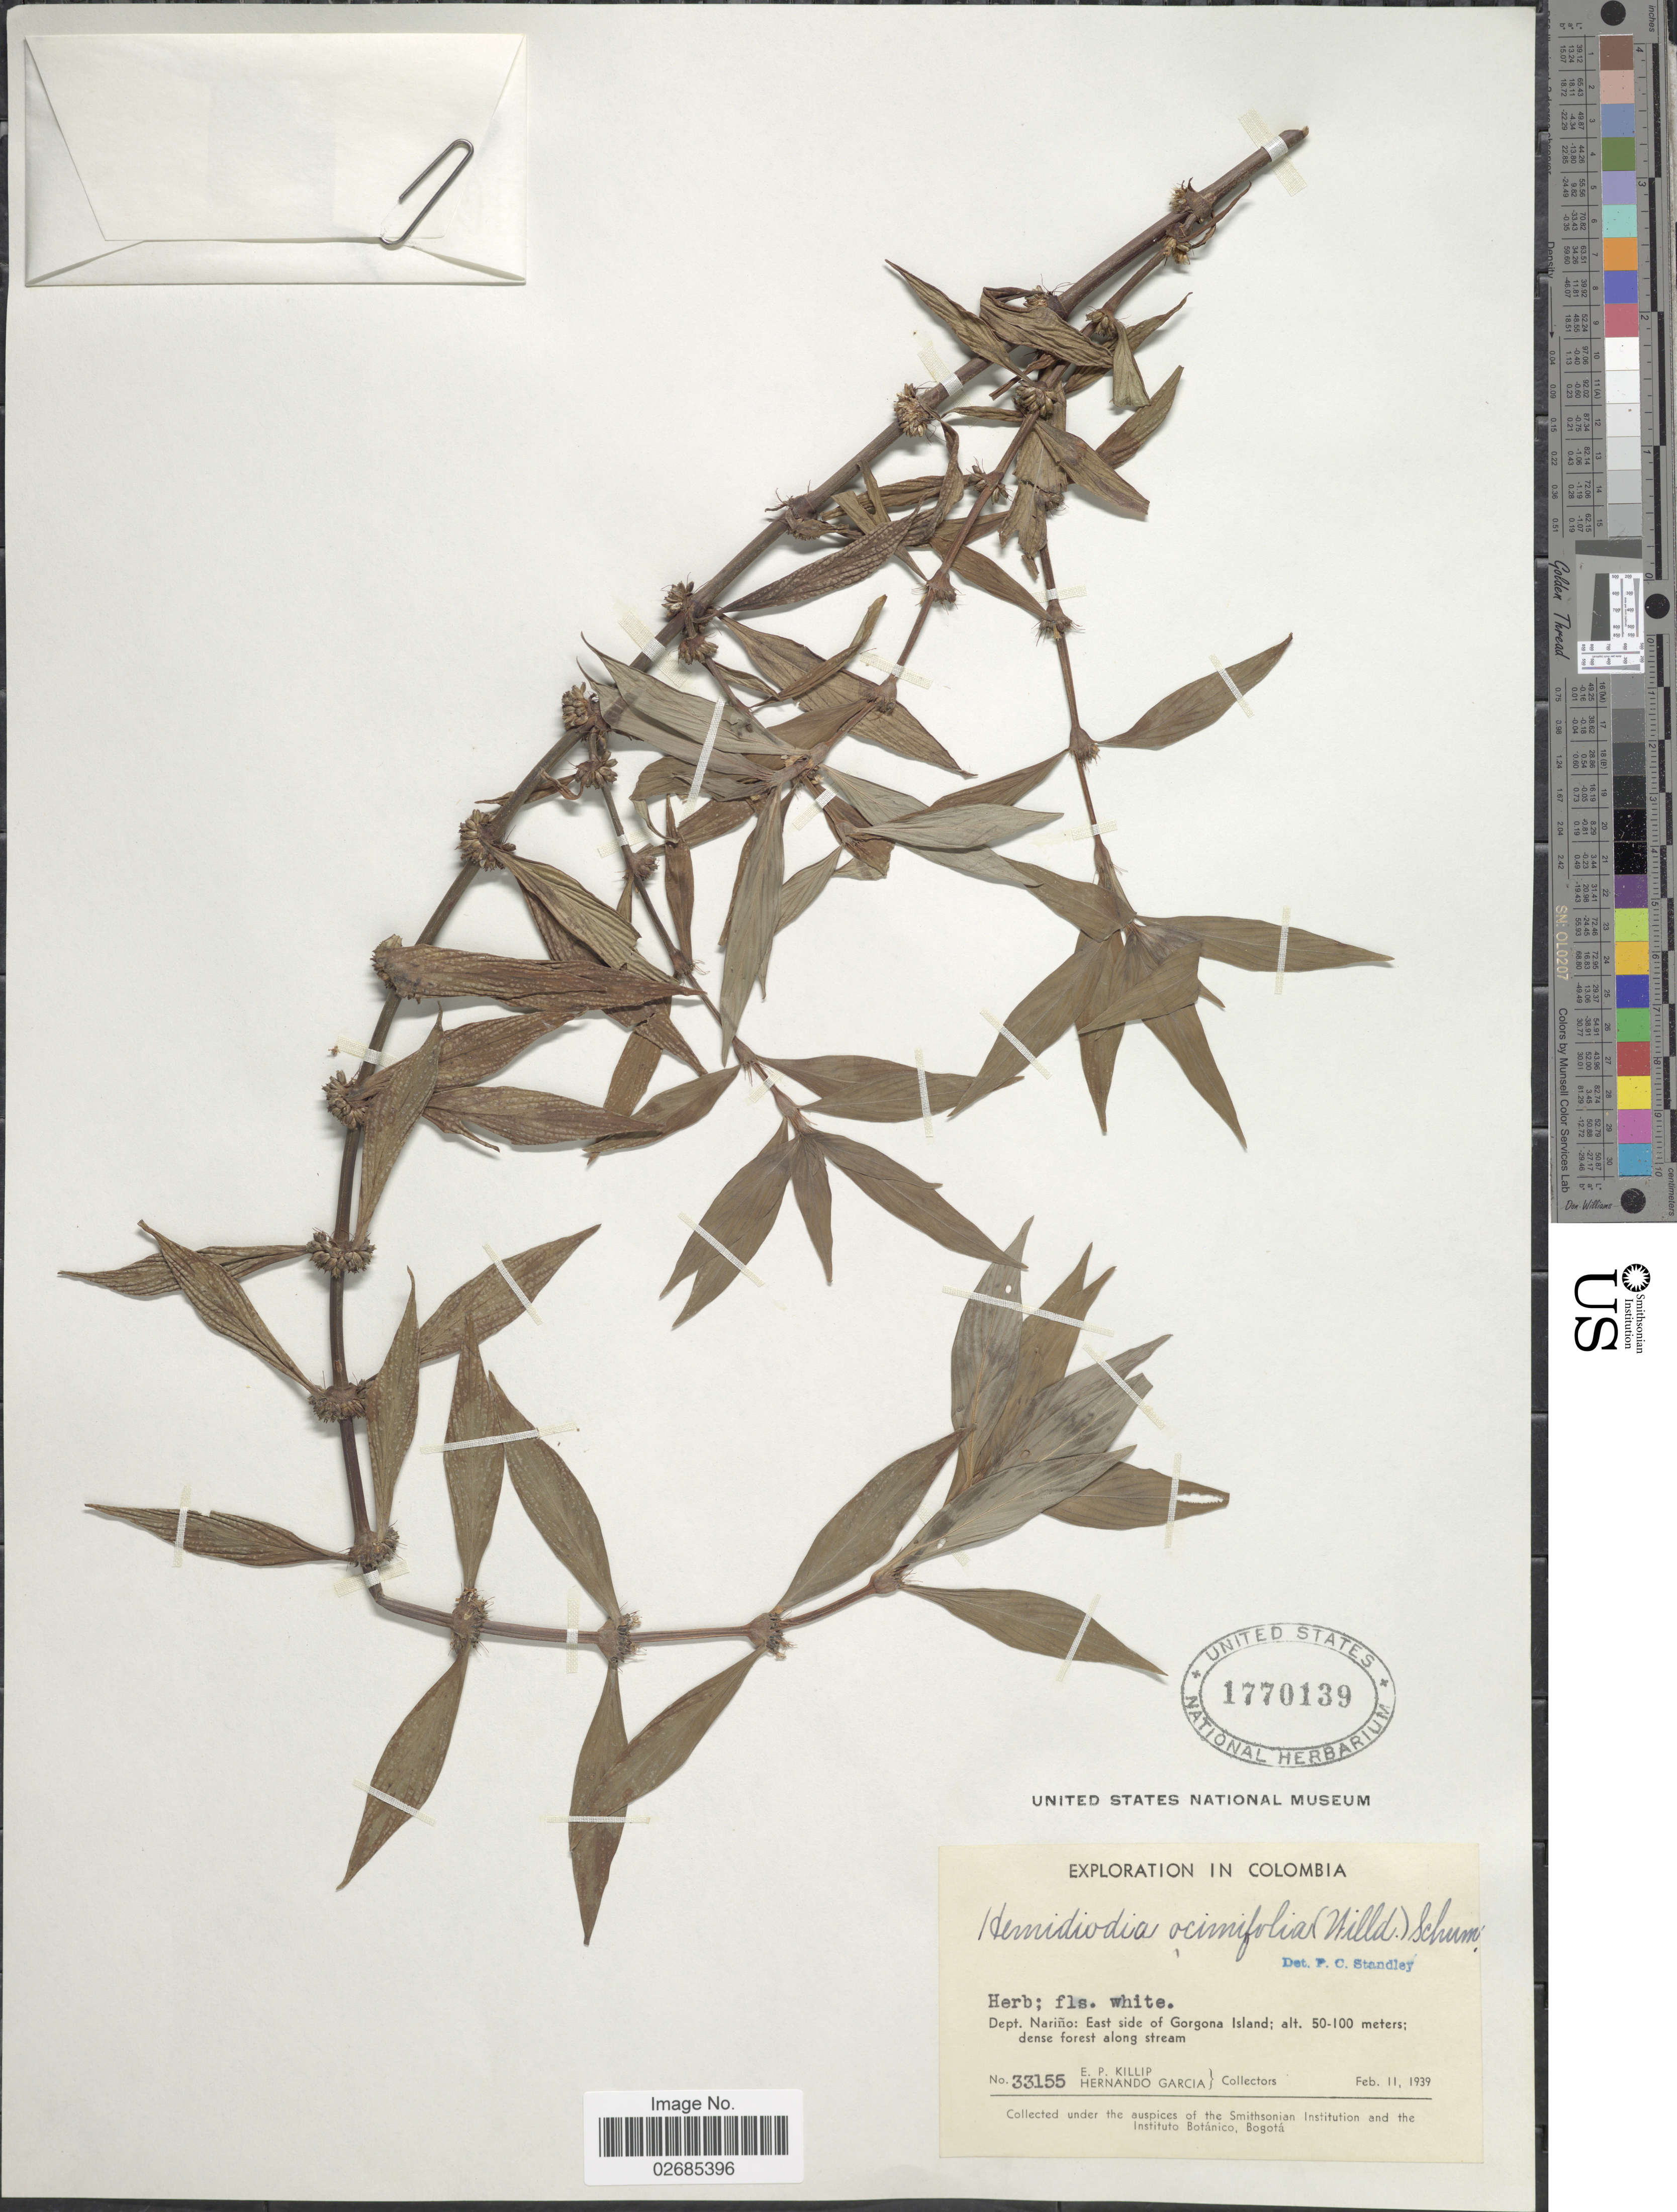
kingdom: Plantae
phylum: Tracheophyta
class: Magnoliopsida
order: Gentianales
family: Rubiaceae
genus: Hemidiodia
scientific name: Hemidiodia ocimifolia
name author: (Willd.) K. Schum.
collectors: E. P. Killip & H. Garcia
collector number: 33155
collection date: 1939-02-11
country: Colombia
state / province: Nariño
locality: East side of Gorgona Island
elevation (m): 50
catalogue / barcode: US 1770139